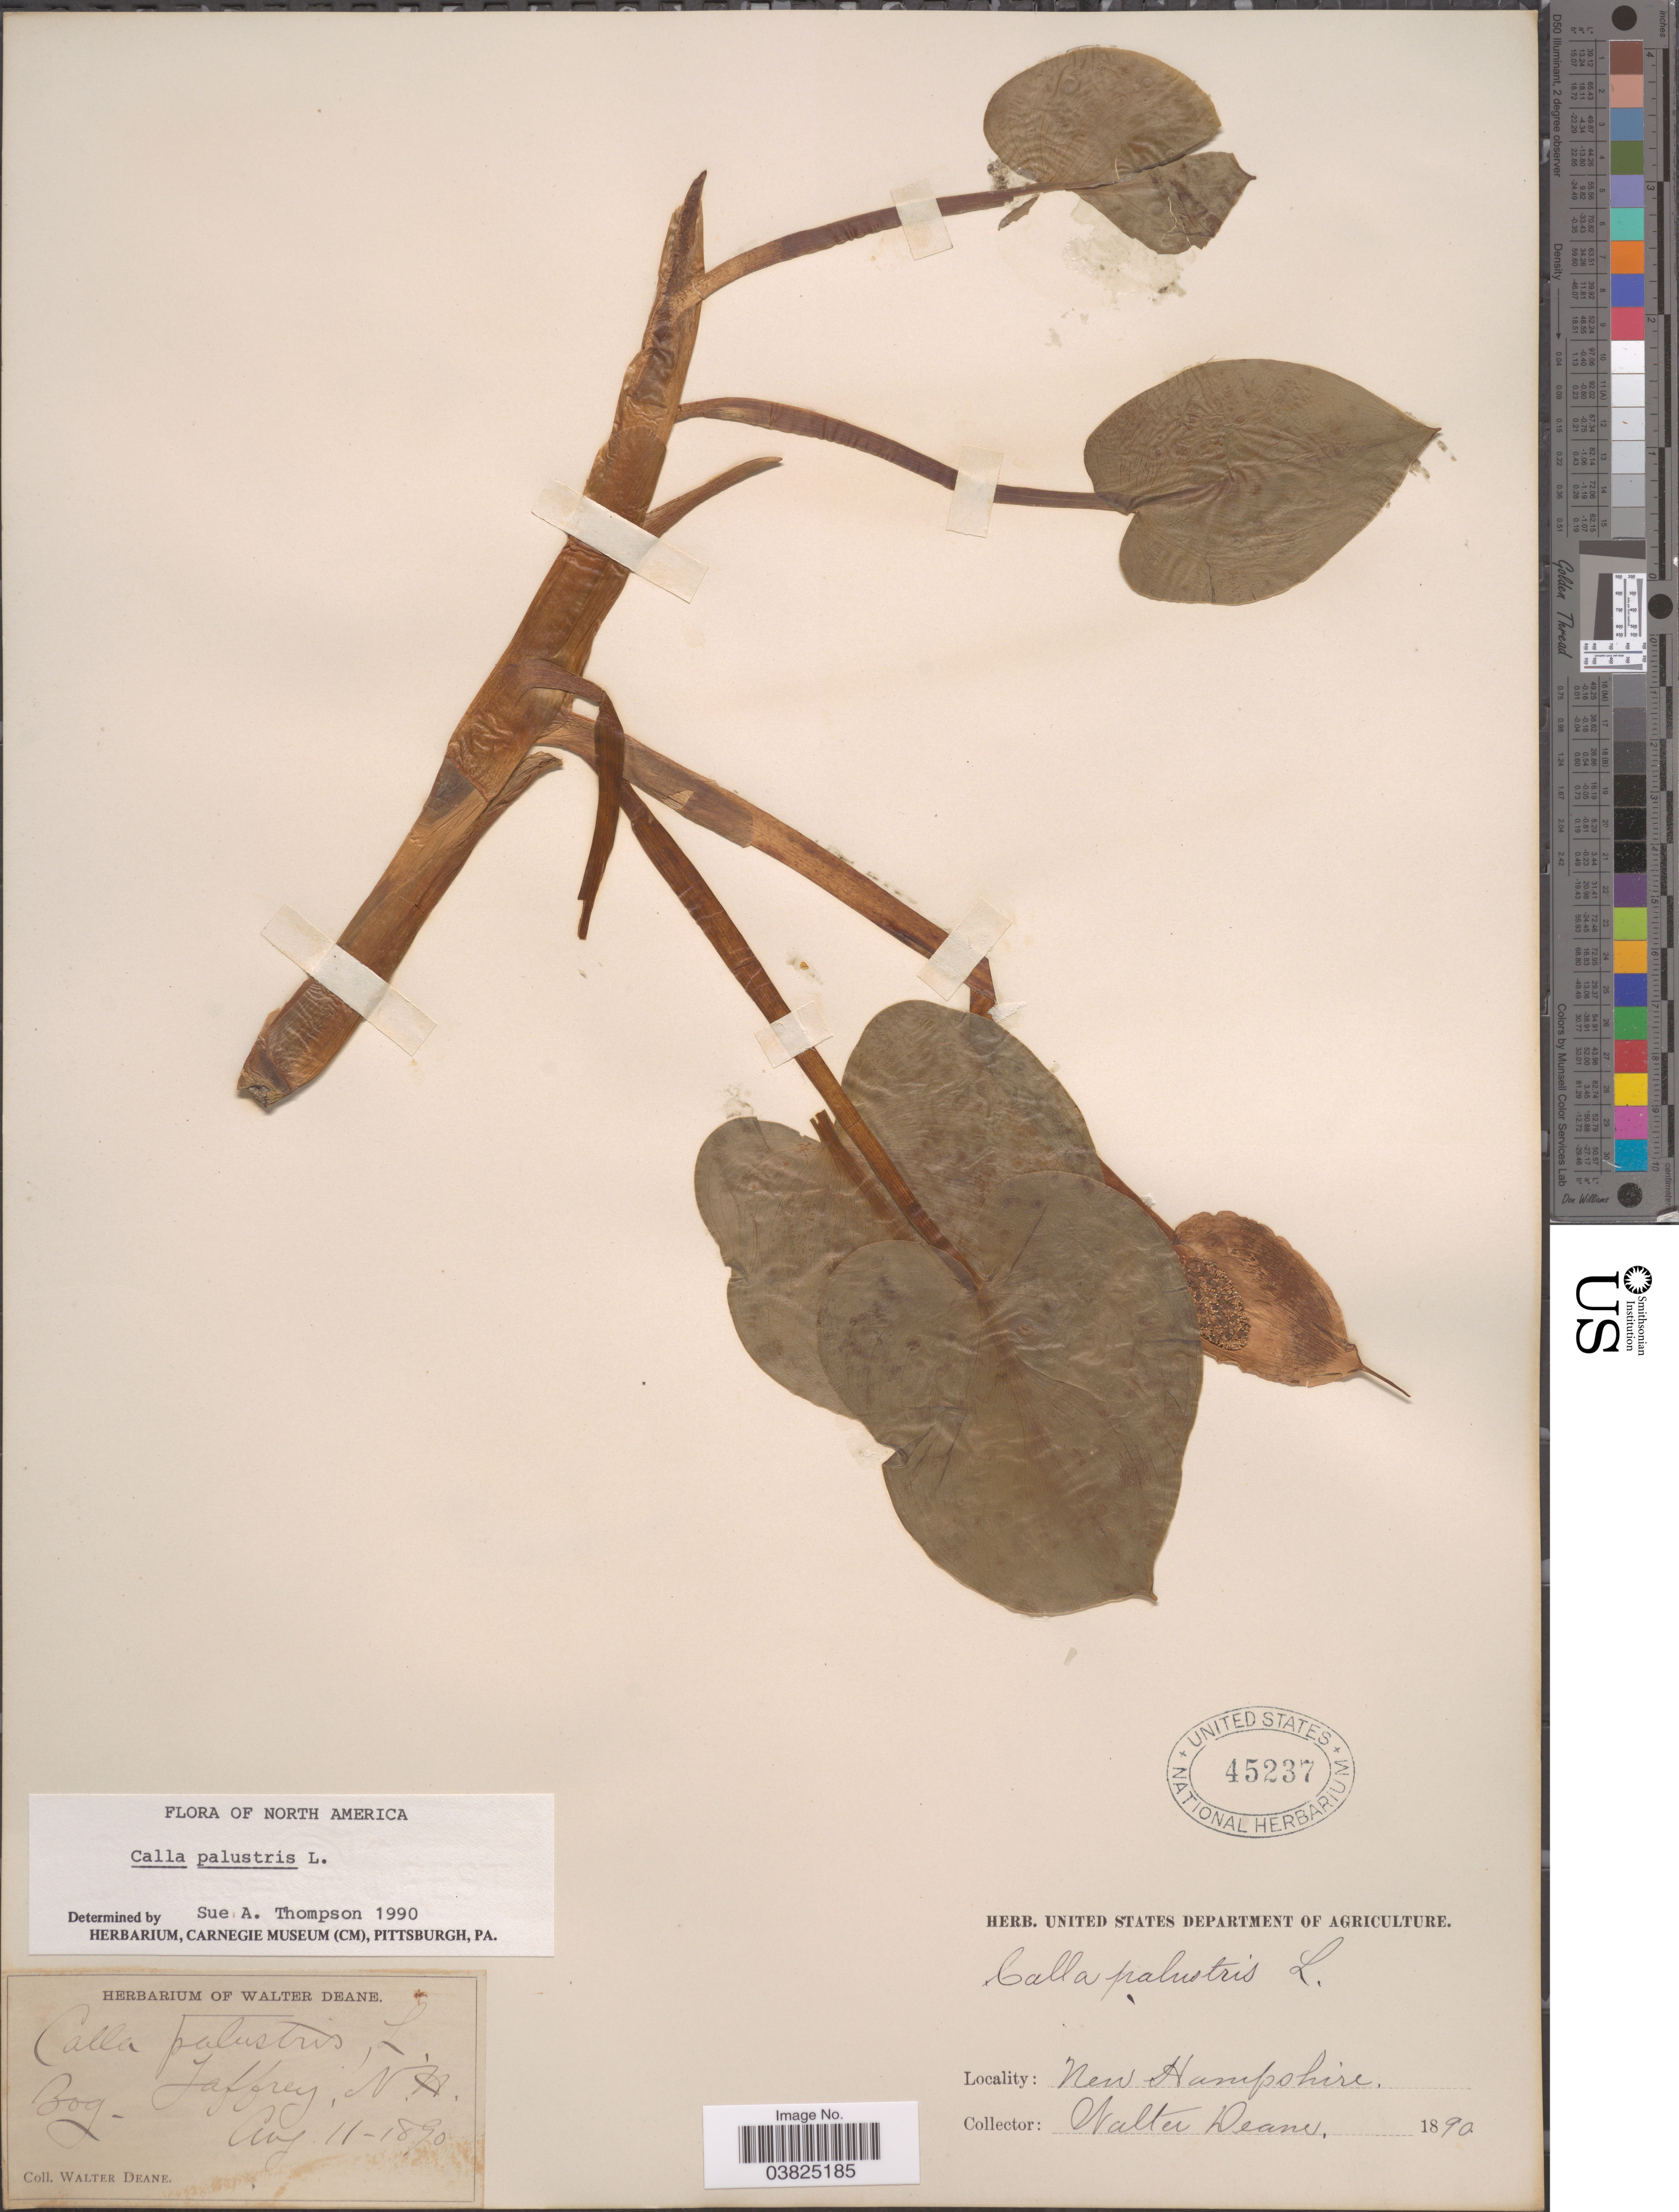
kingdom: Plantae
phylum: Tracheophyta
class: Liliopsida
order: Alismatales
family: Araceae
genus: Calla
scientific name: Calla palustris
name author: L.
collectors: W. Deane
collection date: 1890-08-11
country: United States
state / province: New Hampshire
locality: Jaffrey.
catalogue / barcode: US 45237